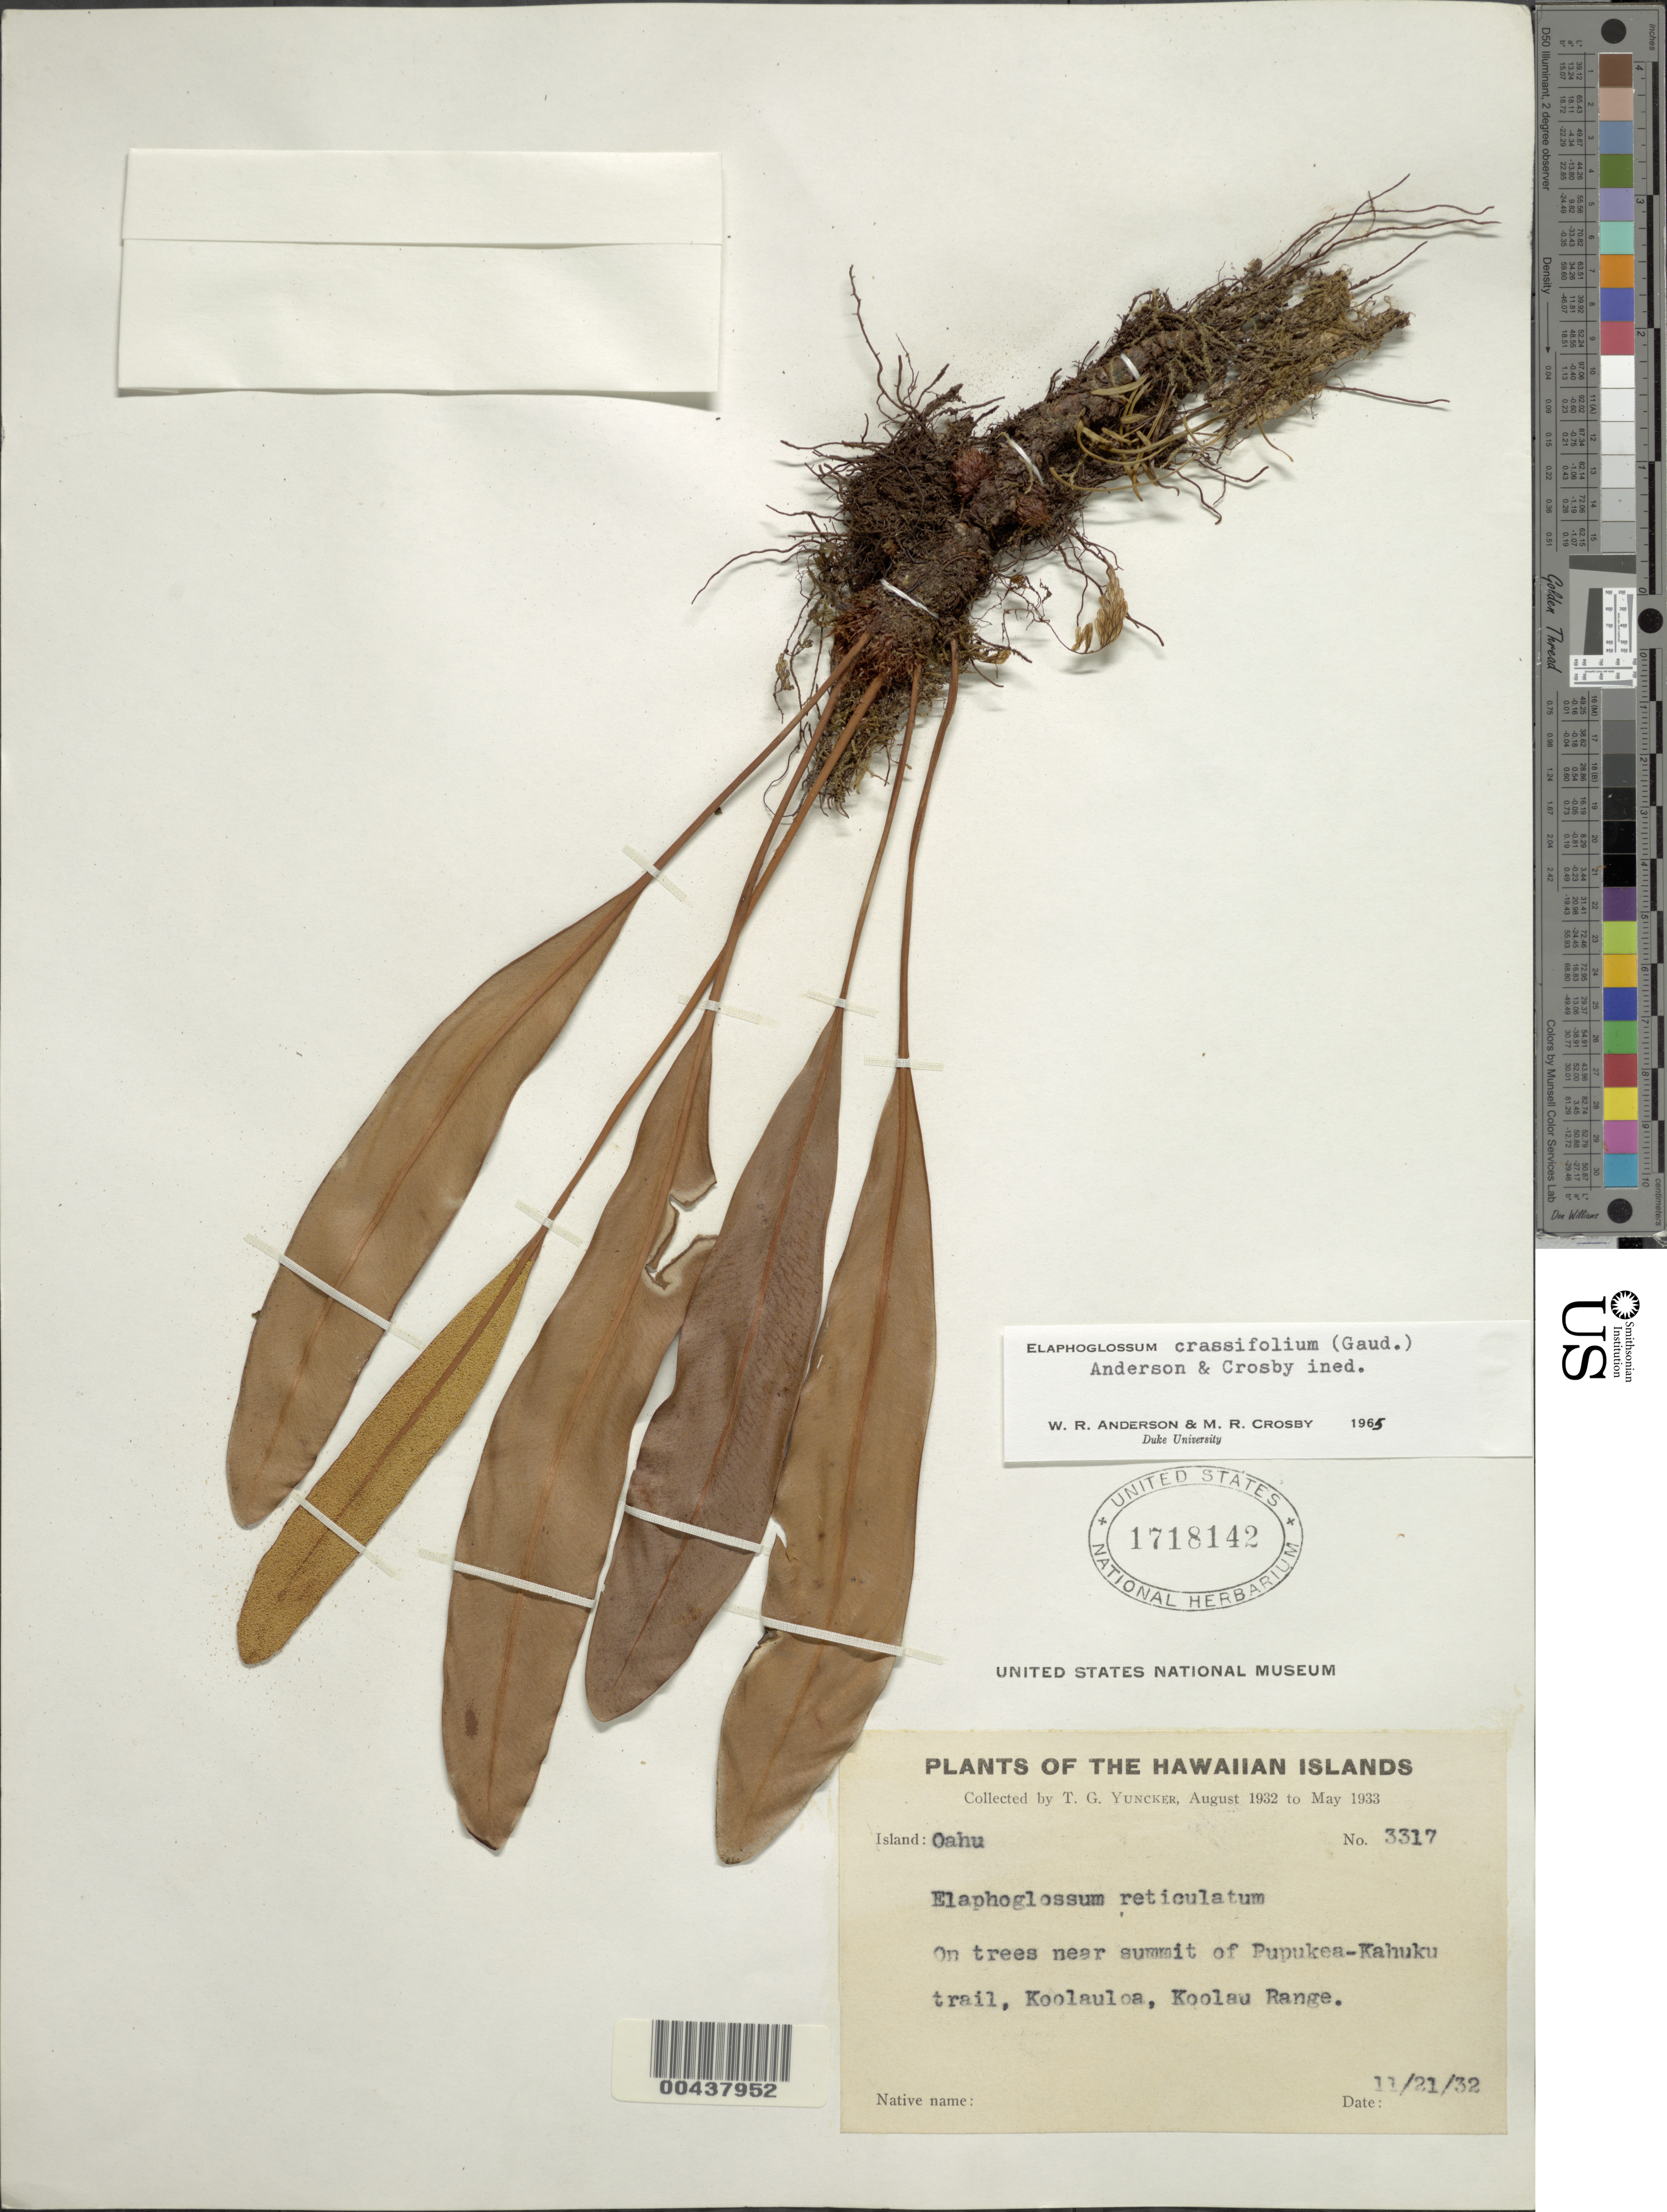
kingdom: Plantae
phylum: Tracheophyta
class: Polypodiopsida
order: Polypodiales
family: Dryopteridaceae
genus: Elaphoglossum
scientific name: Elaphoglossum crassifolium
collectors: T. G. Yuncker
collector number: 3317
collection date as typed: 21 Nov 1932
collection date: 1932-11-21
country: United States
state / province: Hawaii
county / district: Honolulu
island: Oahu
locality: Near summit of Pupukea-Kahuku trail, Koolauloa, Koolau Range.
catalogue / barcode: US 1718142